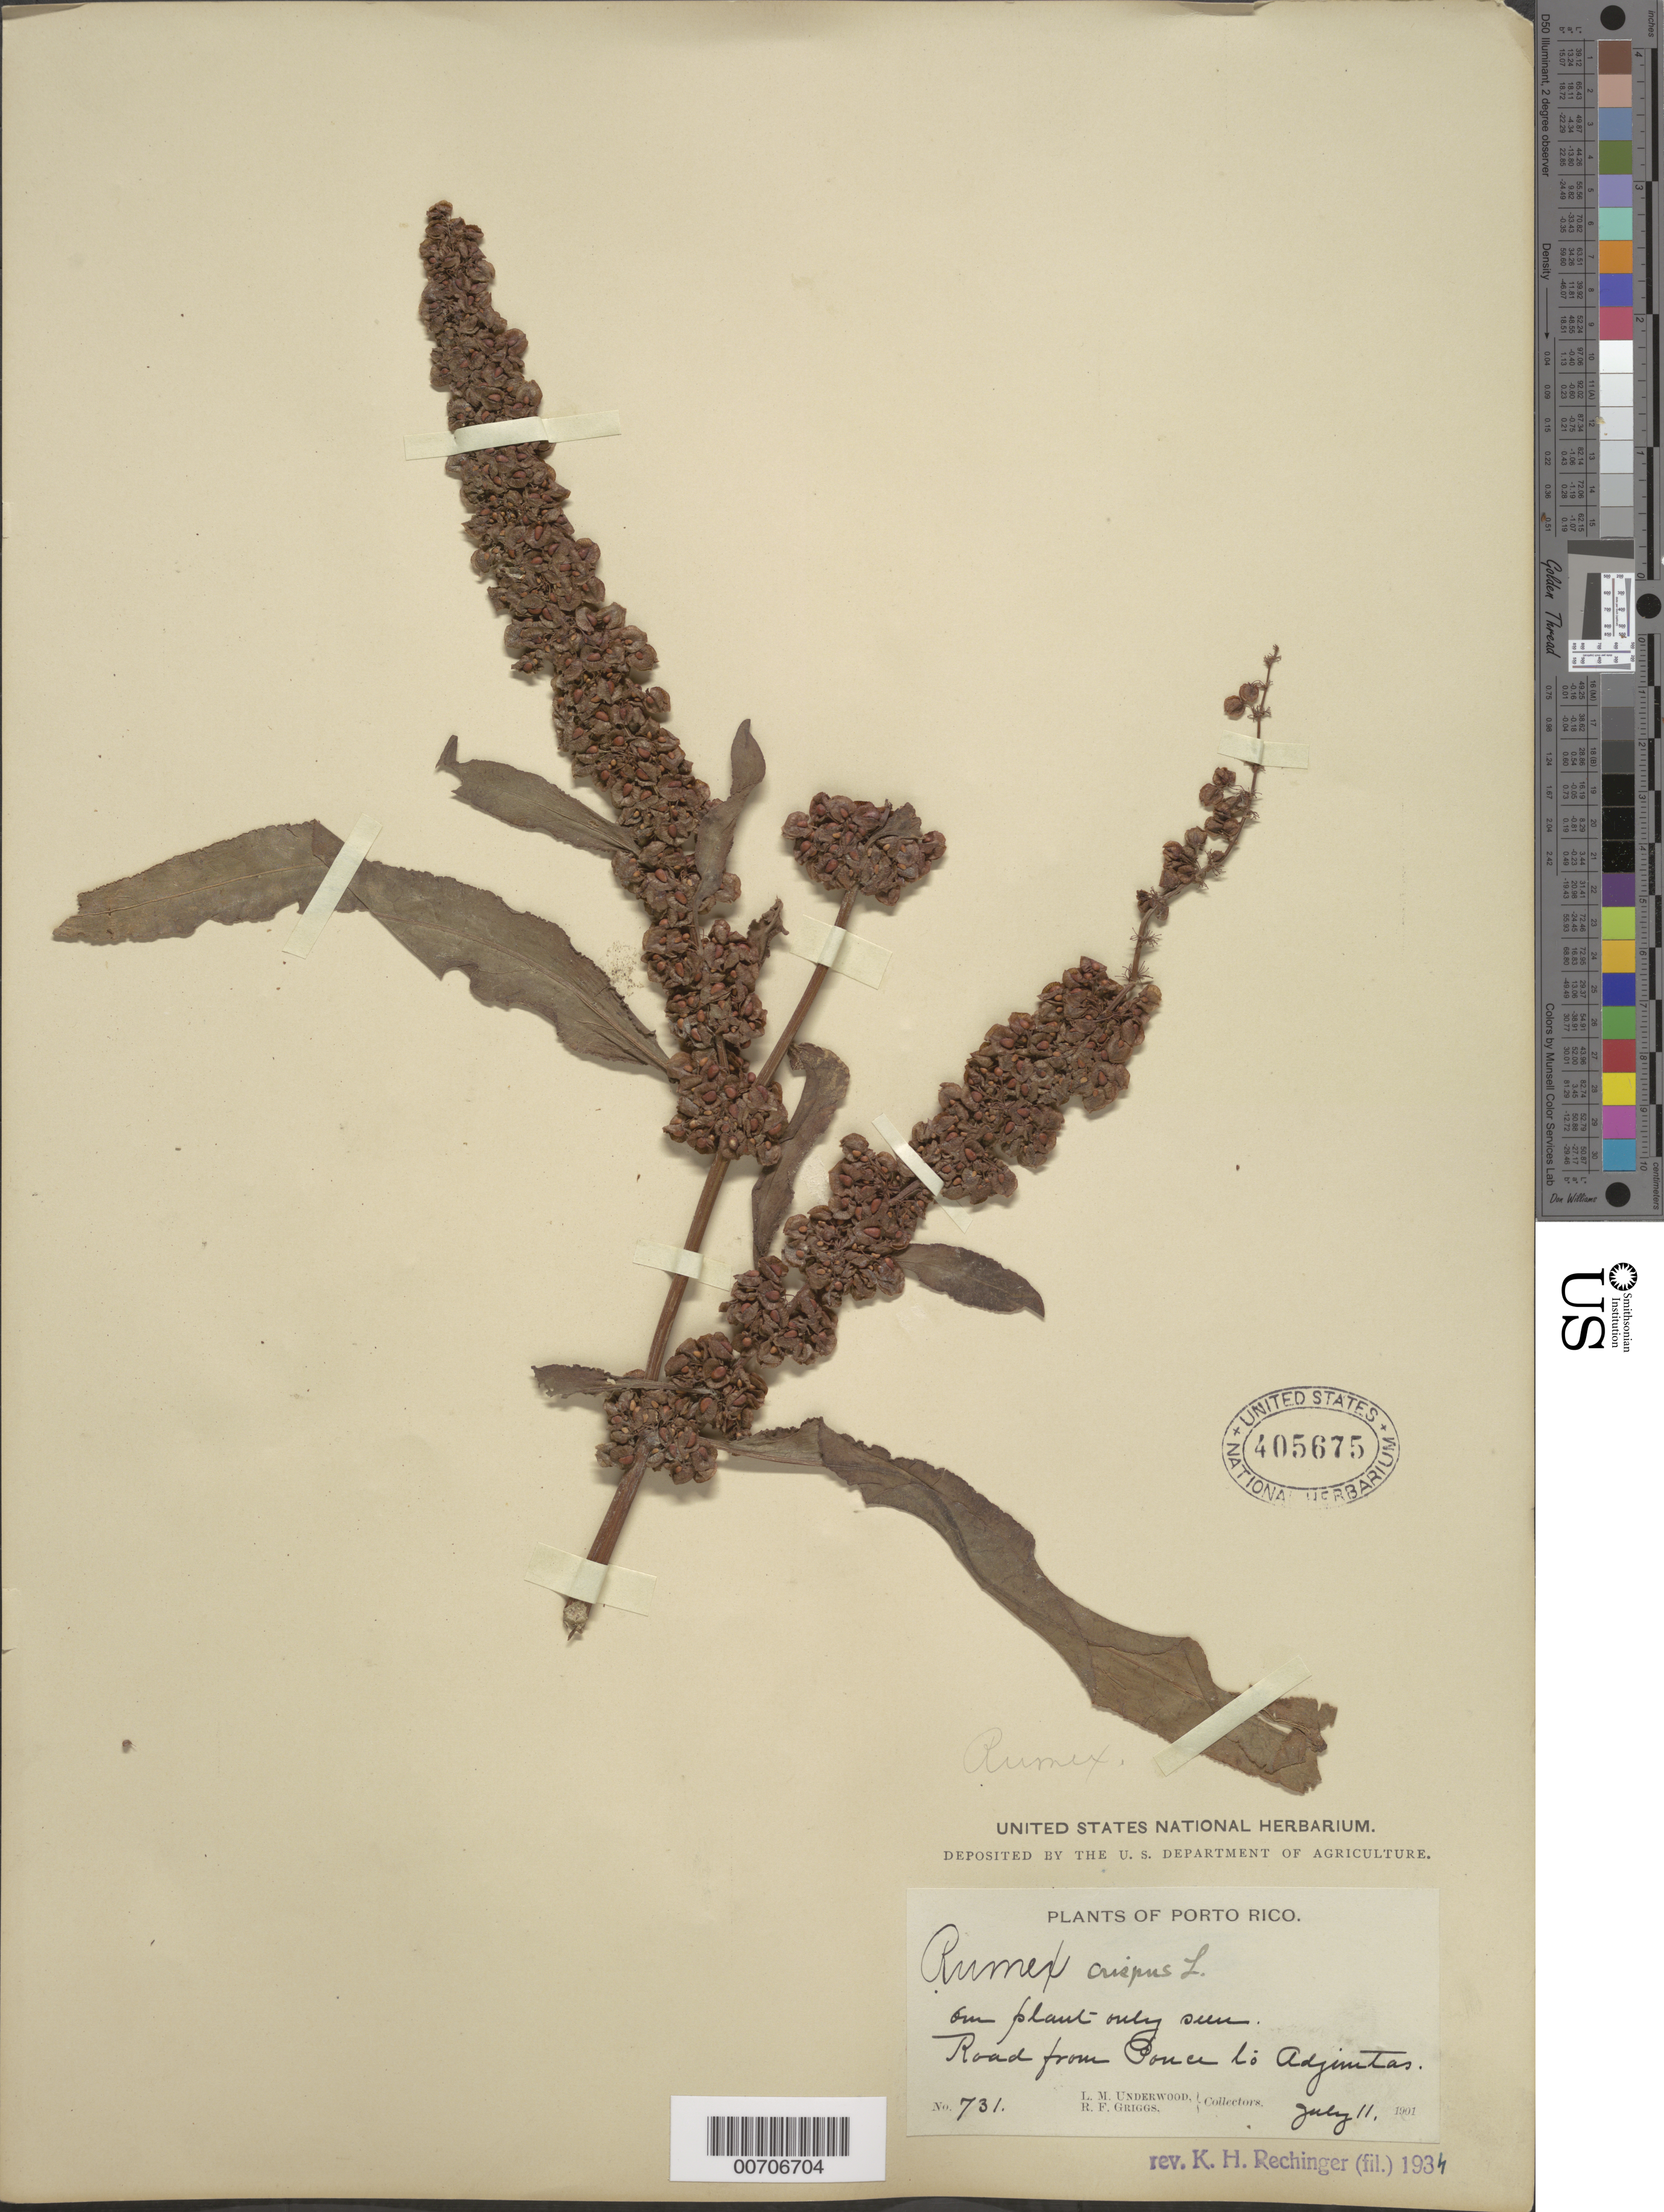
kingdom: Plantae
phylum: Tracheophyta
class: Magnoliopsida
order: Caryophyllales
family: Polygonaceae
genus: Rumex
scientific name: Rumex crispus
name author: L.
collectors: L. M. Underwood & R. F. Griggs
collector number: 731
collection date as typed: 11 Jul 1901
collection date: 1901-07-11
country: Puerto Rico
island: Greater Antilles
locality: Ponce to Adjuntas, road from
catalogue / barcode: US 405675